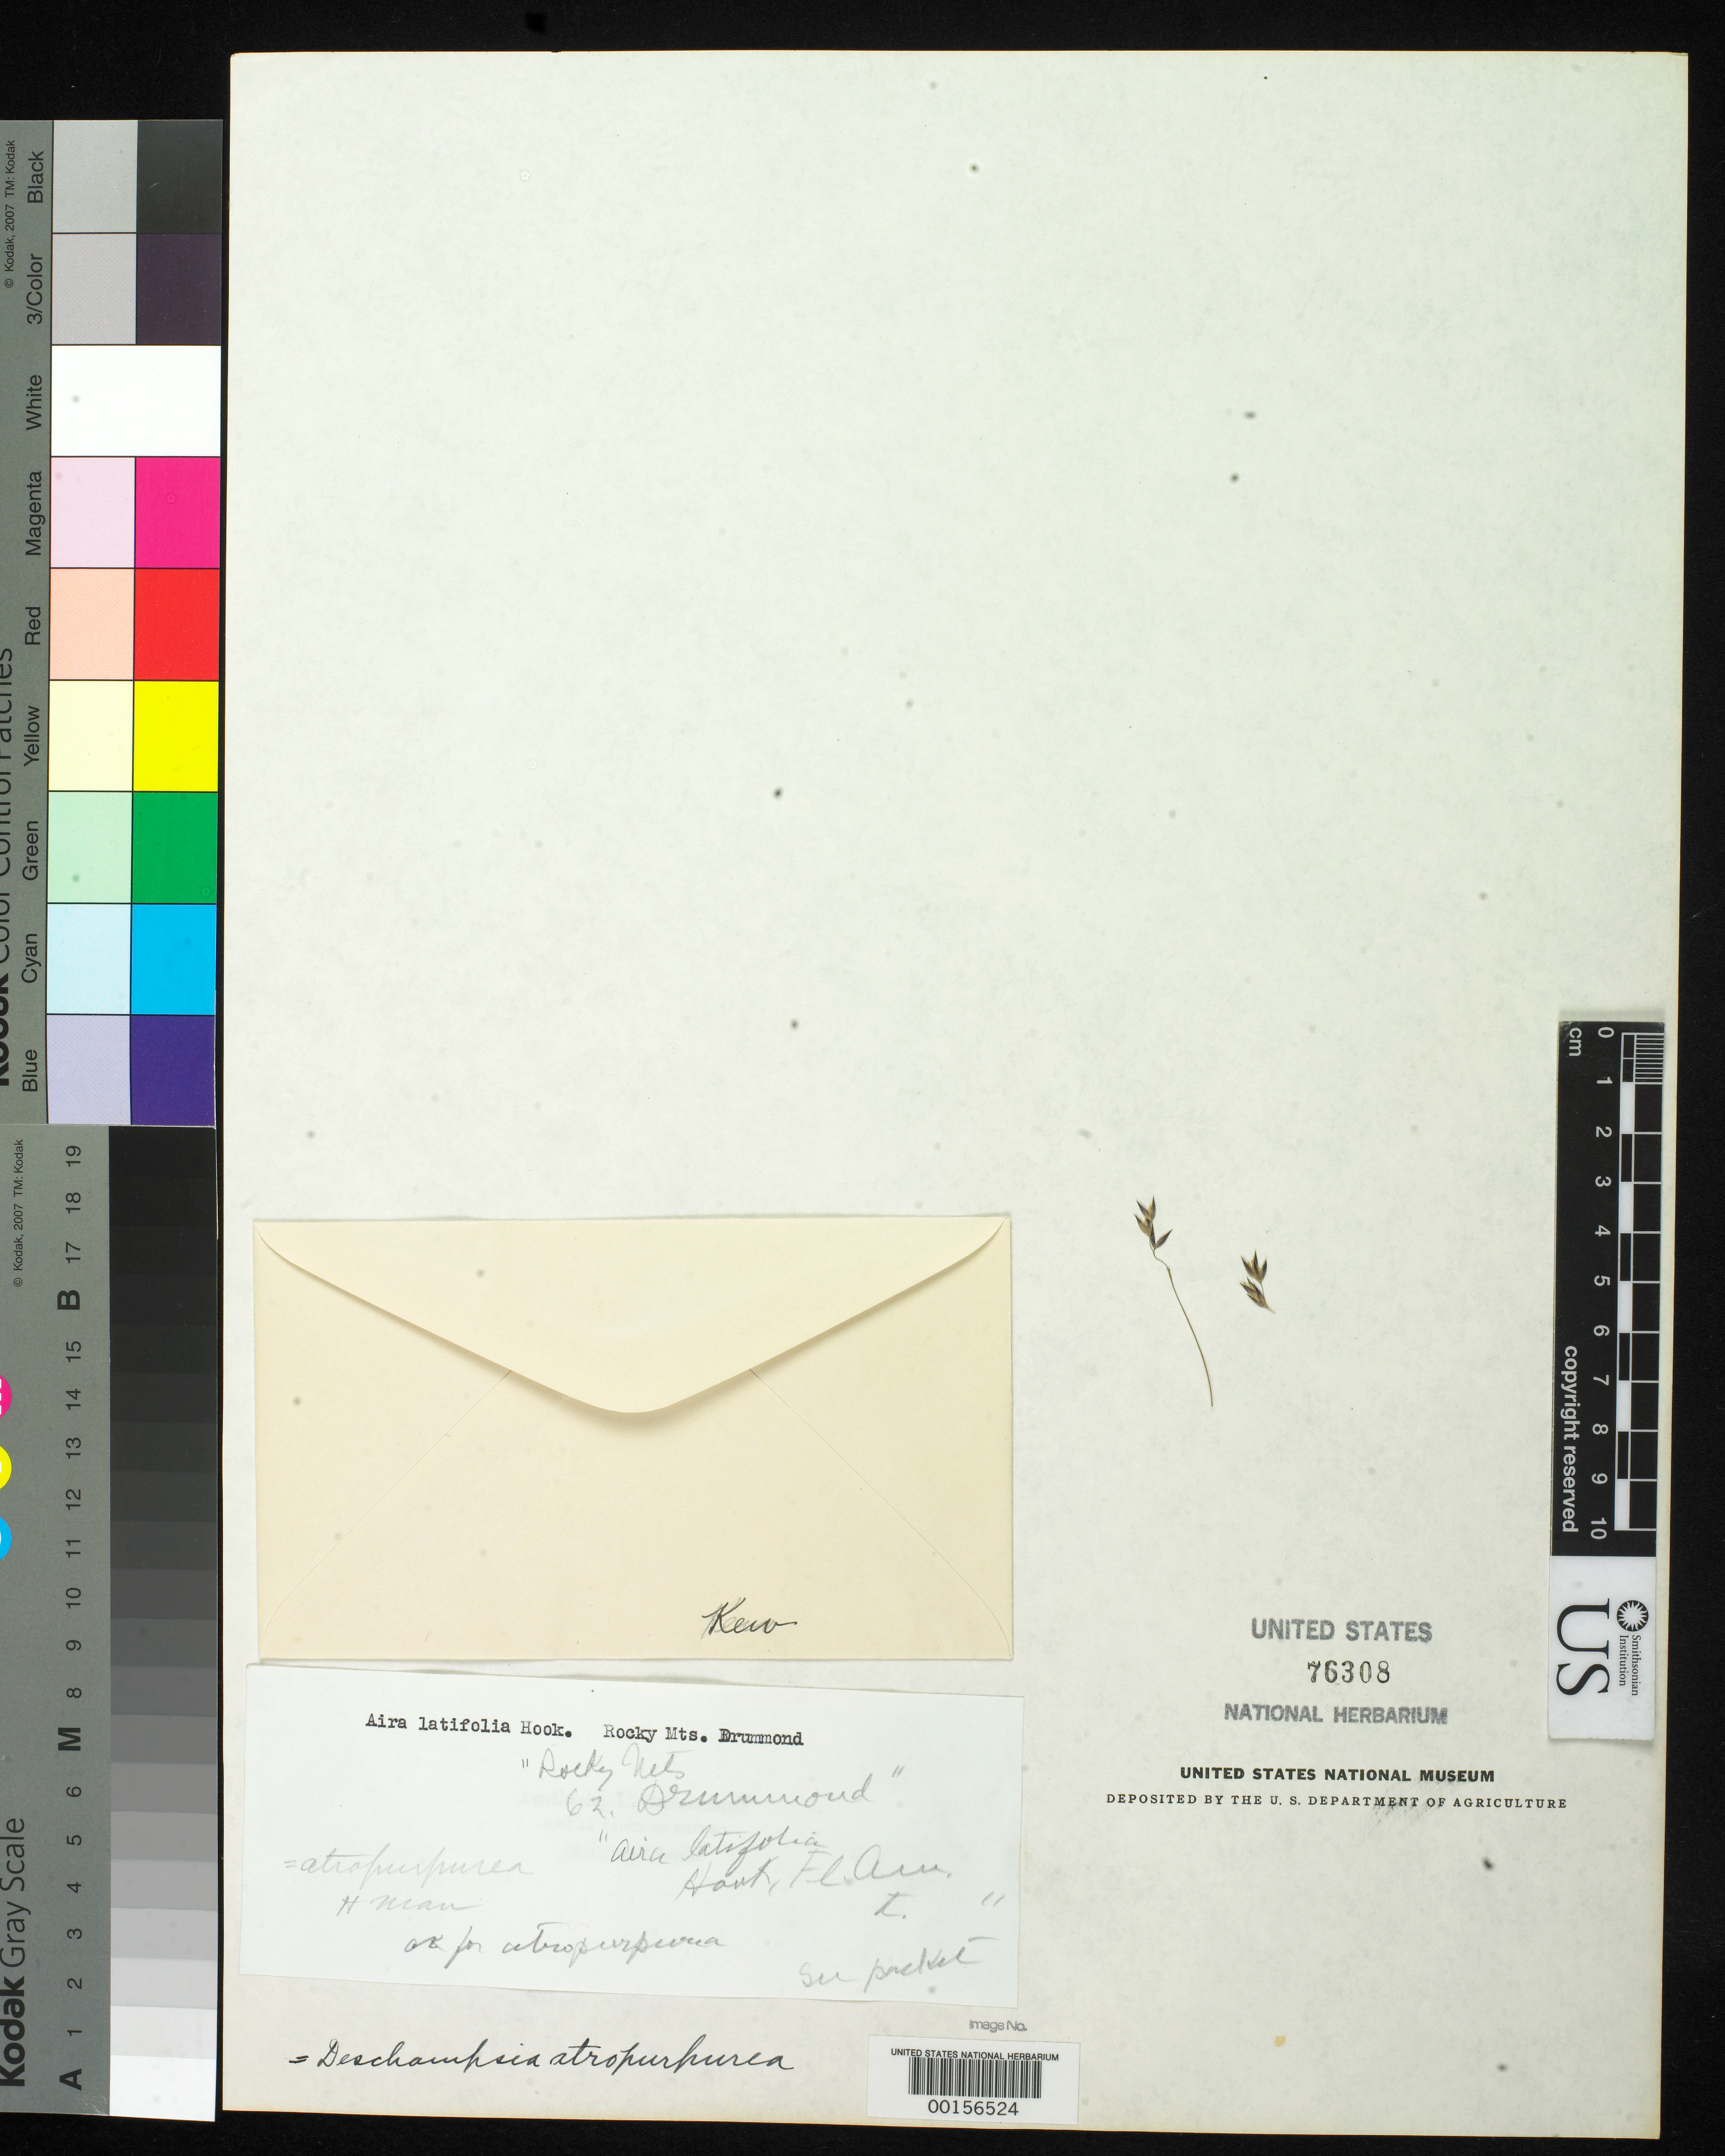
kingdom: Plantae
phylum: Tracheophyta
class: Liliopsida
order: Poales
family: Poaceae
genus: Aira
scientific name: Aira latifolia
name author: Hook. f.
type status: Type Fragment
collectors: T. Drummond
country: United States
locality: Rocky Mtns.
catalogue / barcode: US 76308